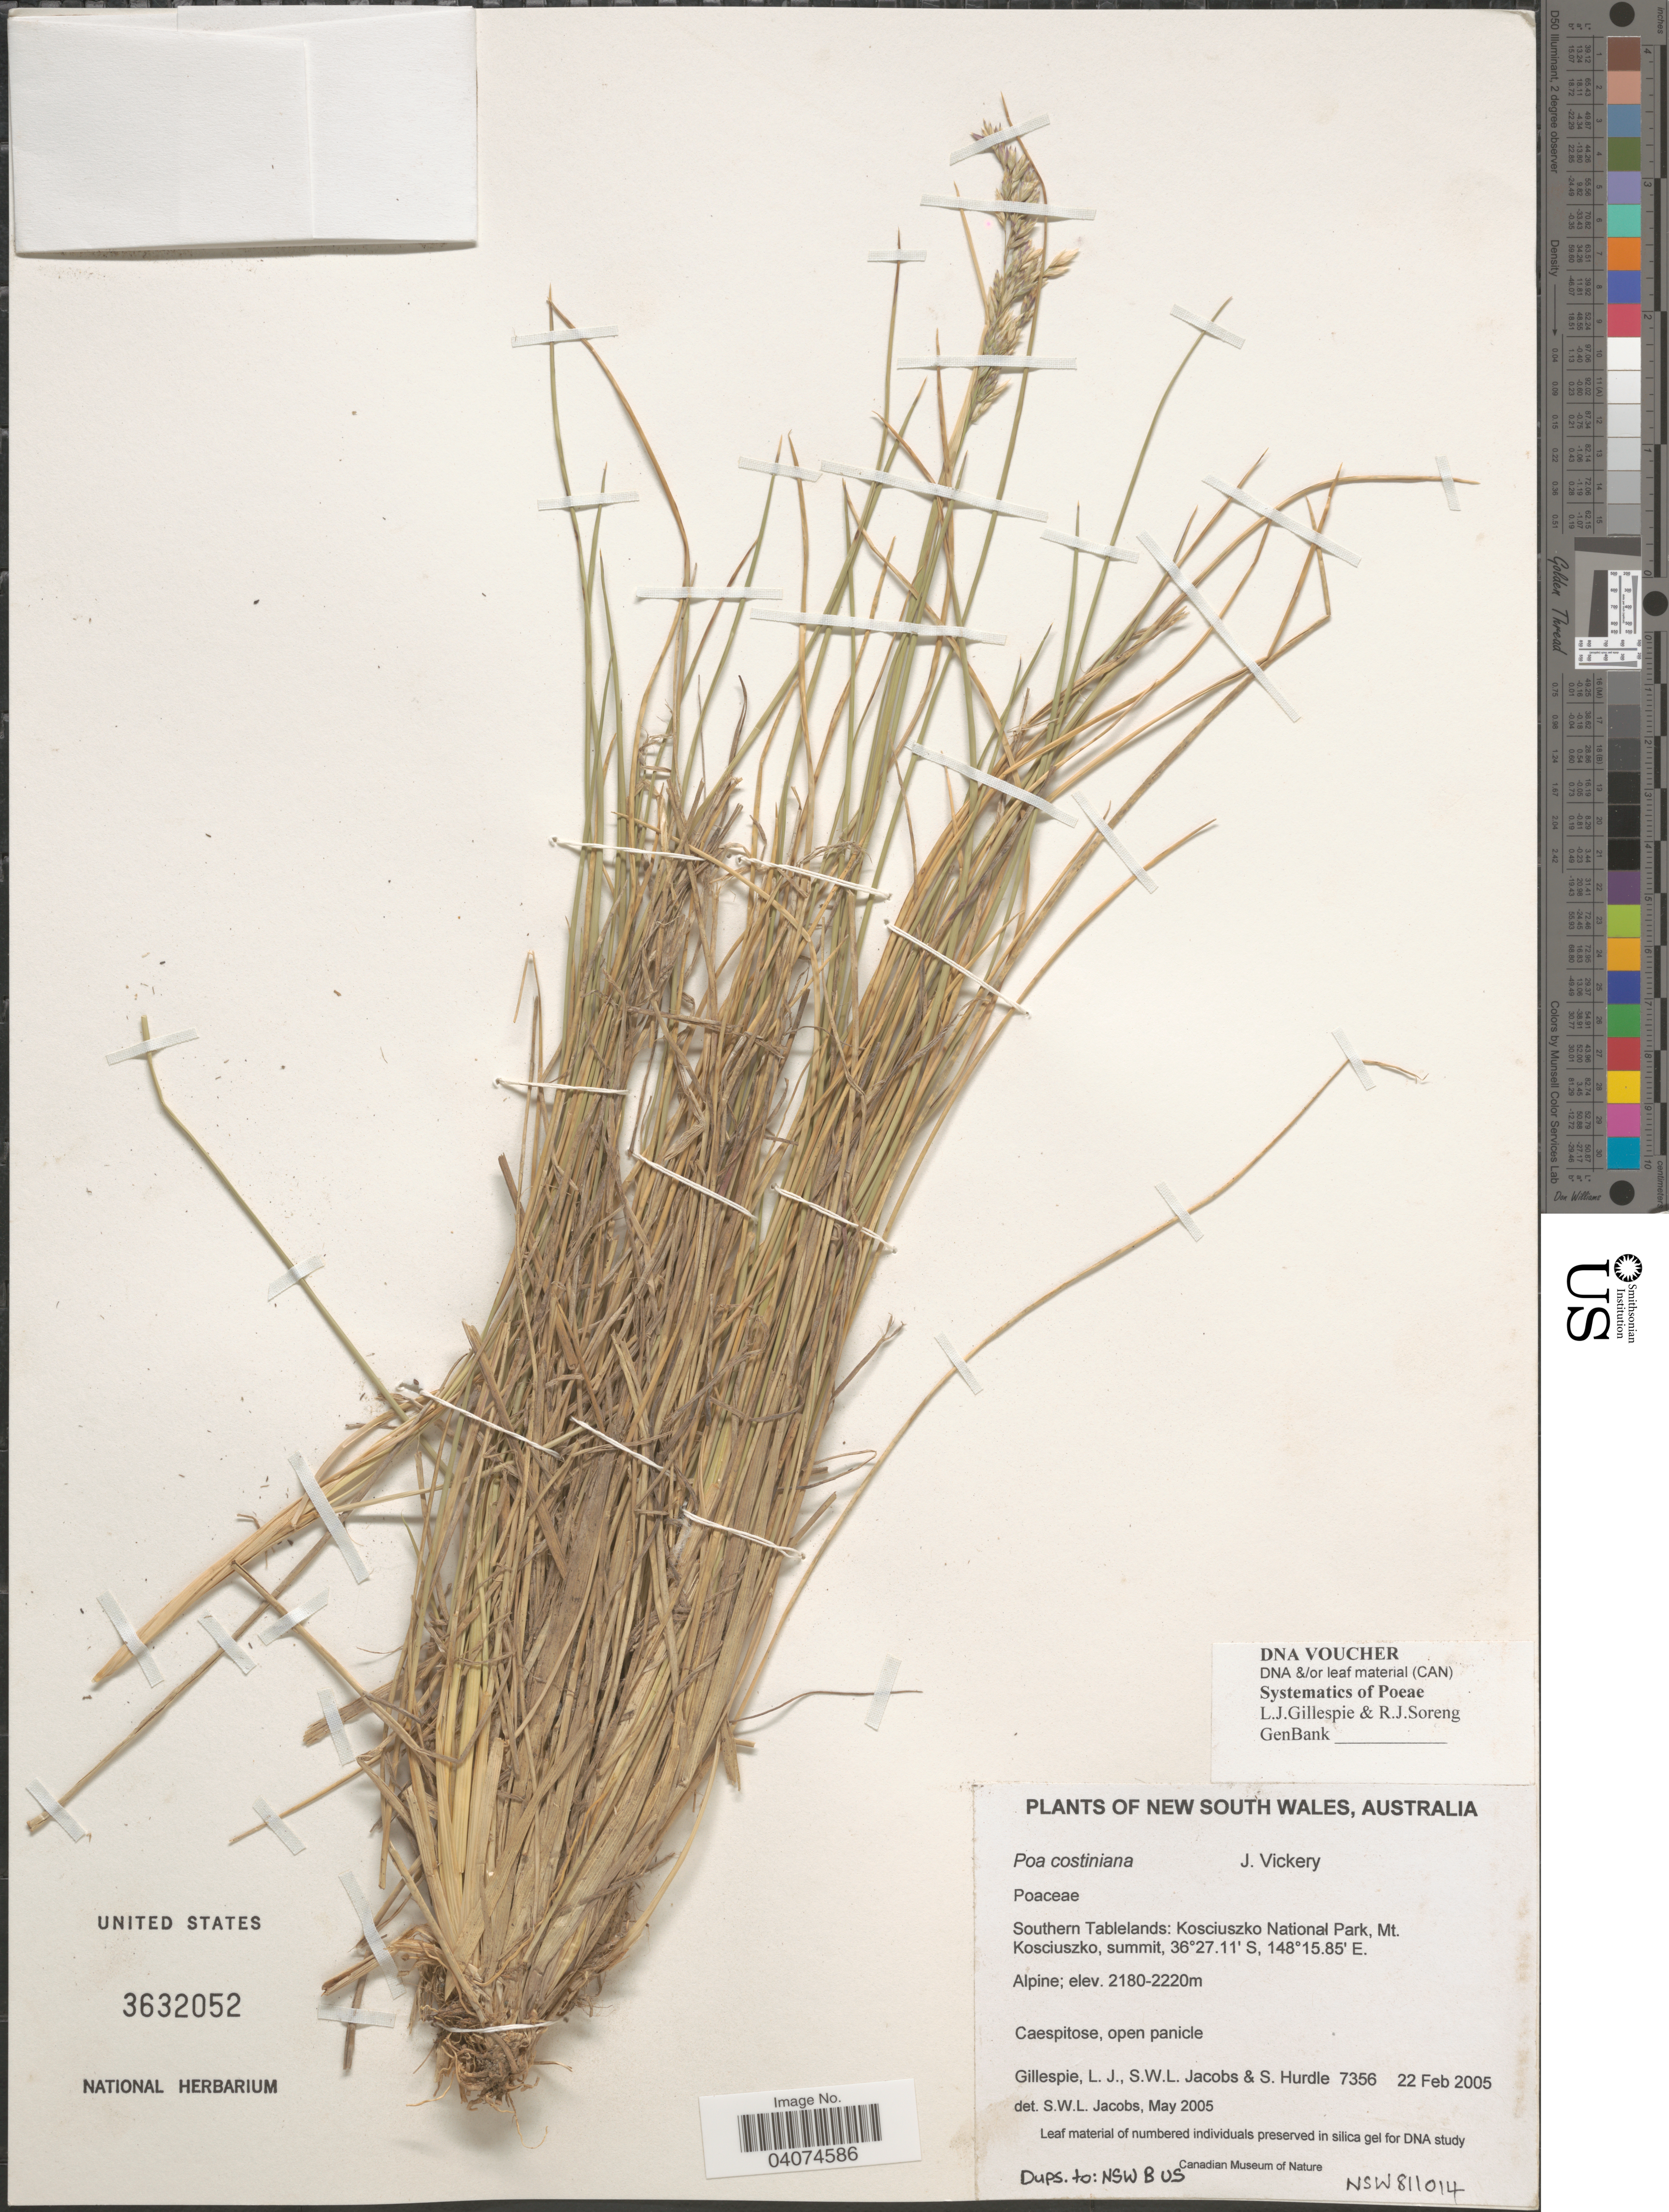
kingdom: Plantae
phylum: Tracheophyta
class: Liliopsida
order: Poales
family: Poaceae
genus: Poa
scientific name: Poa costiniana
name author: Vickery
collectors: L. Gillespie, S. W. L. Jacobs & S. Hurdle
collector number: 7356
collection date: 2005-02-22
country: Australia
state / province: New South Wales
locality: Southern Tablelands: Kosciuszko National Park, Mt. Kosciuszko, summit.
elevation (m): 2180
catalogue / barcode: US 3632052